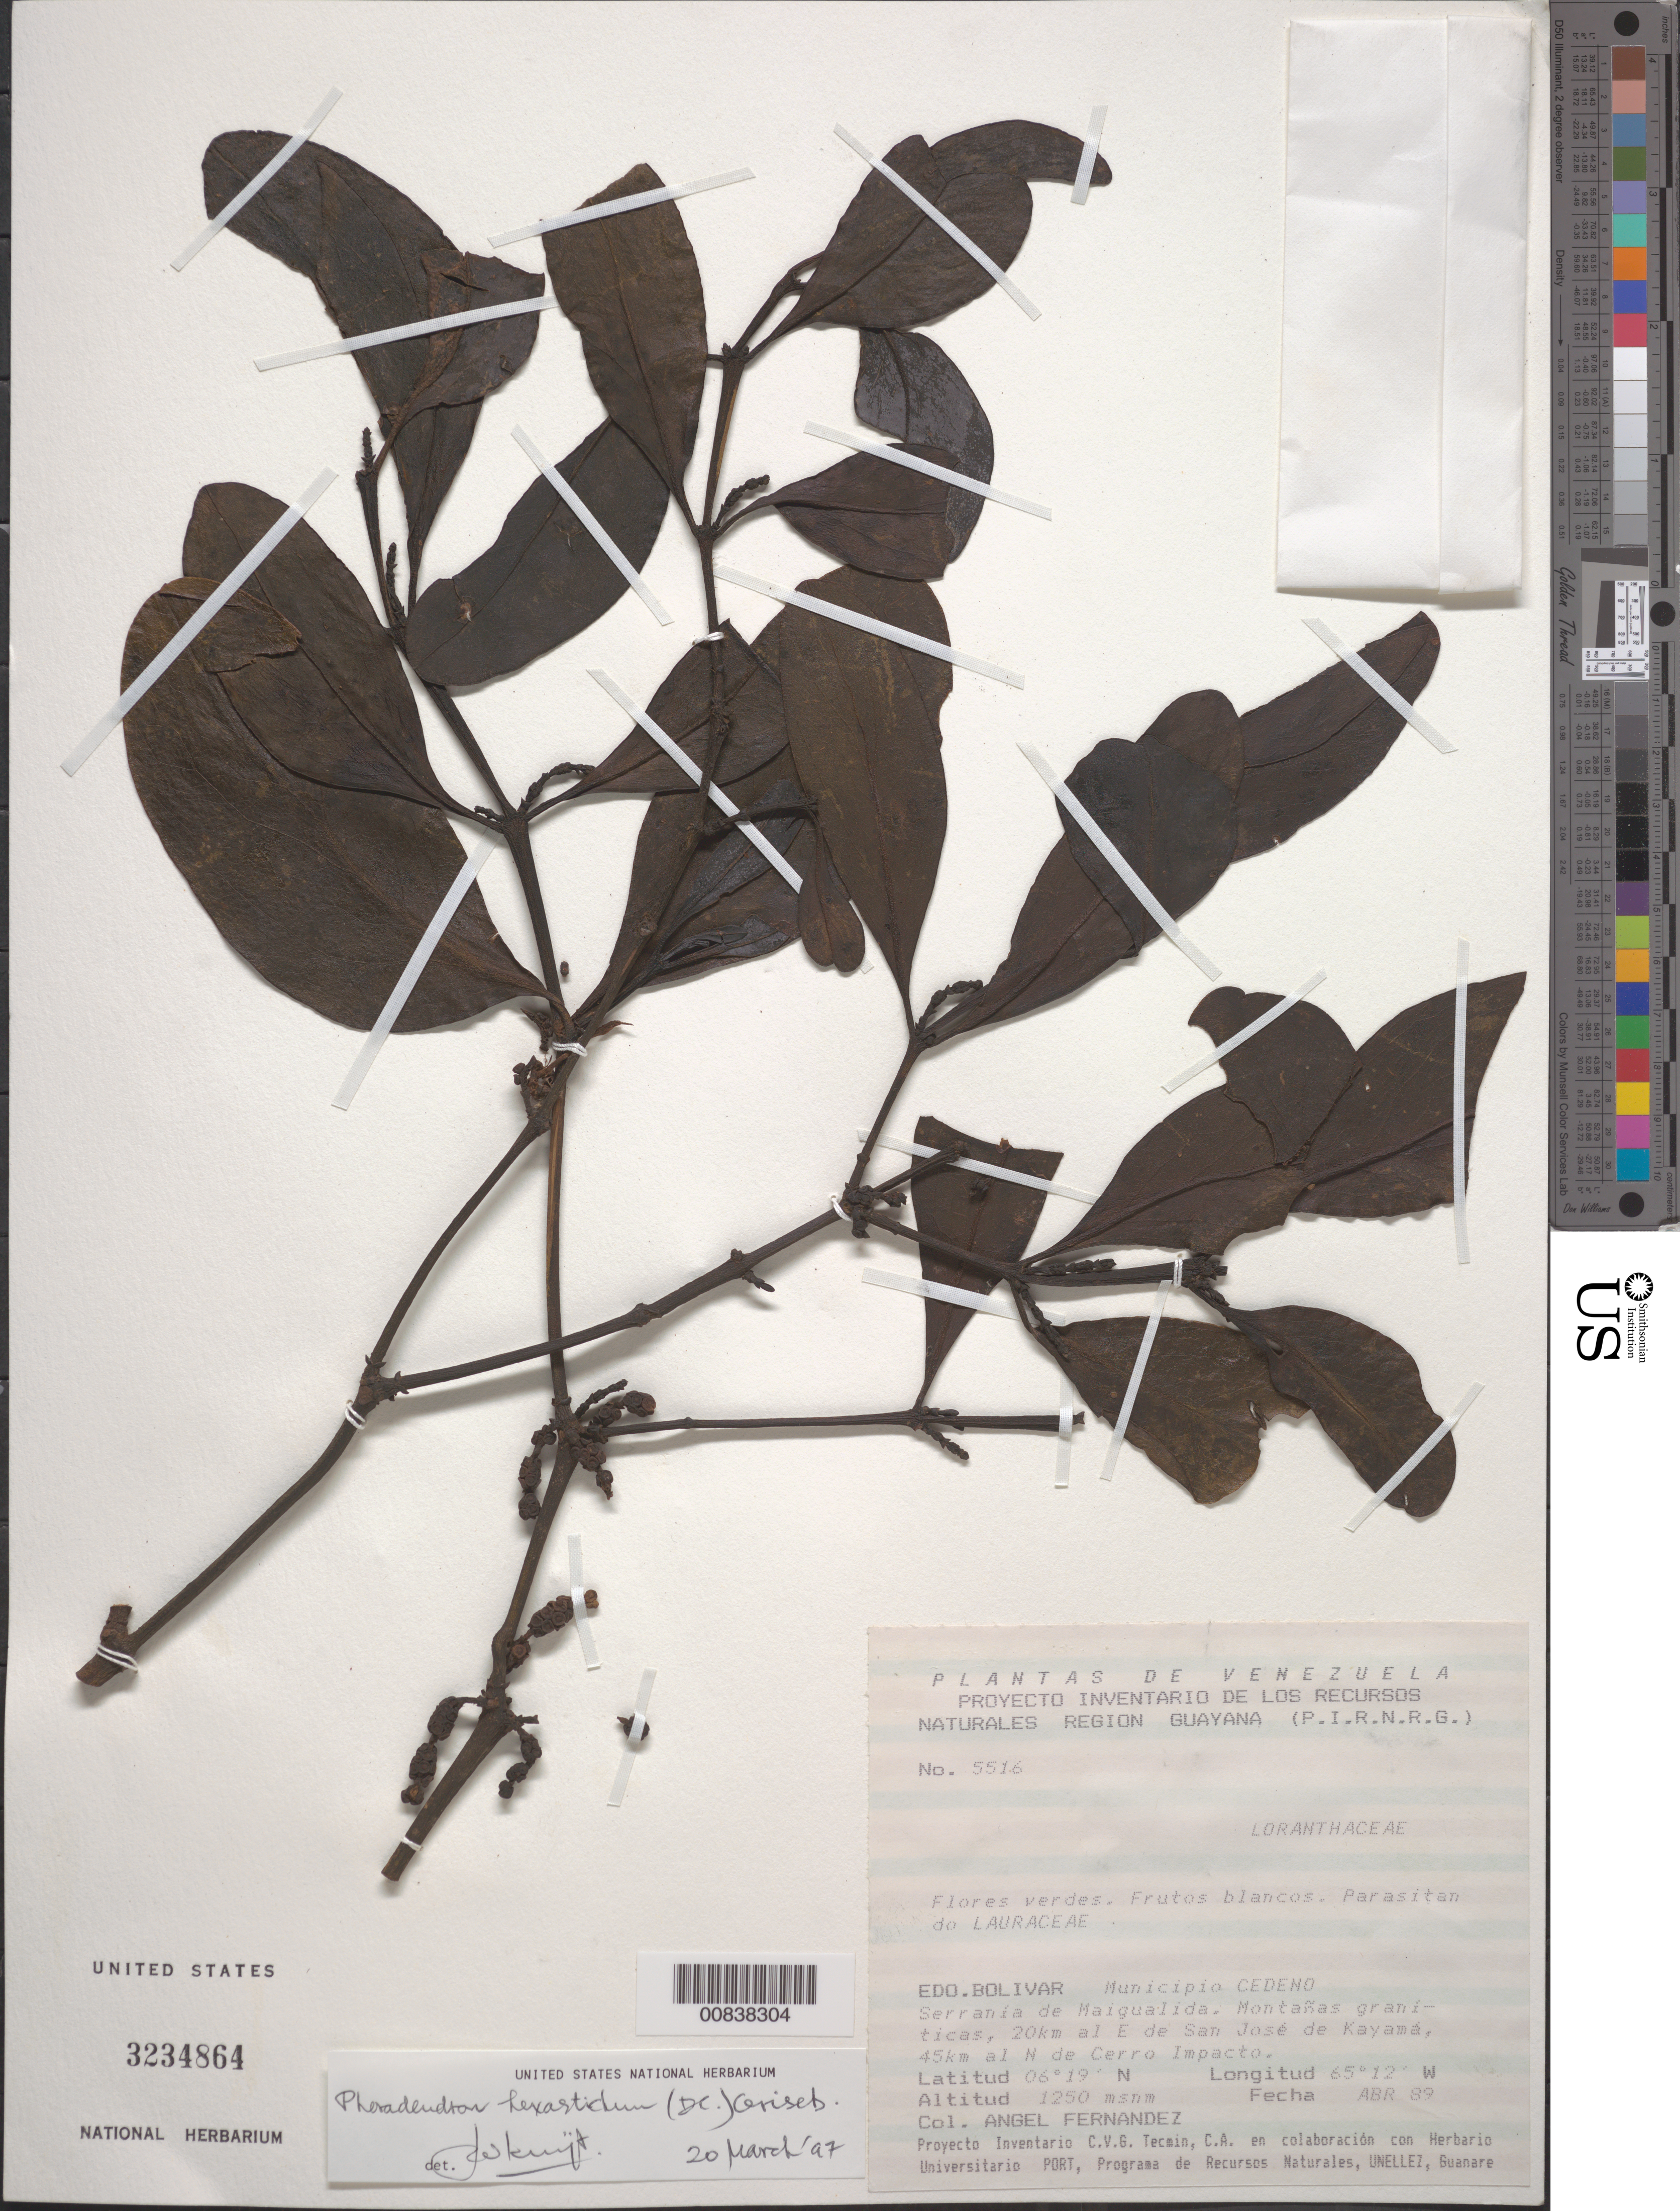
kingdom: Plantae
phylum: Tracheophyta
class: Magnoliopsida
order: Santalales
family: Viscaceae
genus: Phoradendron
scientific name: Phoradendron hexastichum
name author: (DC.) Griseb.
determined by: Kuijt, Job, (CANADA)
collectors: A. Fernández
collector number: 5516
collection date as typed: Apr-89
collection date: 1989-04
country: Venezuela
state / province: Bolívar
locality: Mun. Cedeño, Serrania de Maigualida, 20 km E de San José de Kayamá, 45 km N de Cerro Impacto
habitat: Granitic mountains; on Lauraceae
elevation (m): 1250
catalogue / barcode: US 3234864